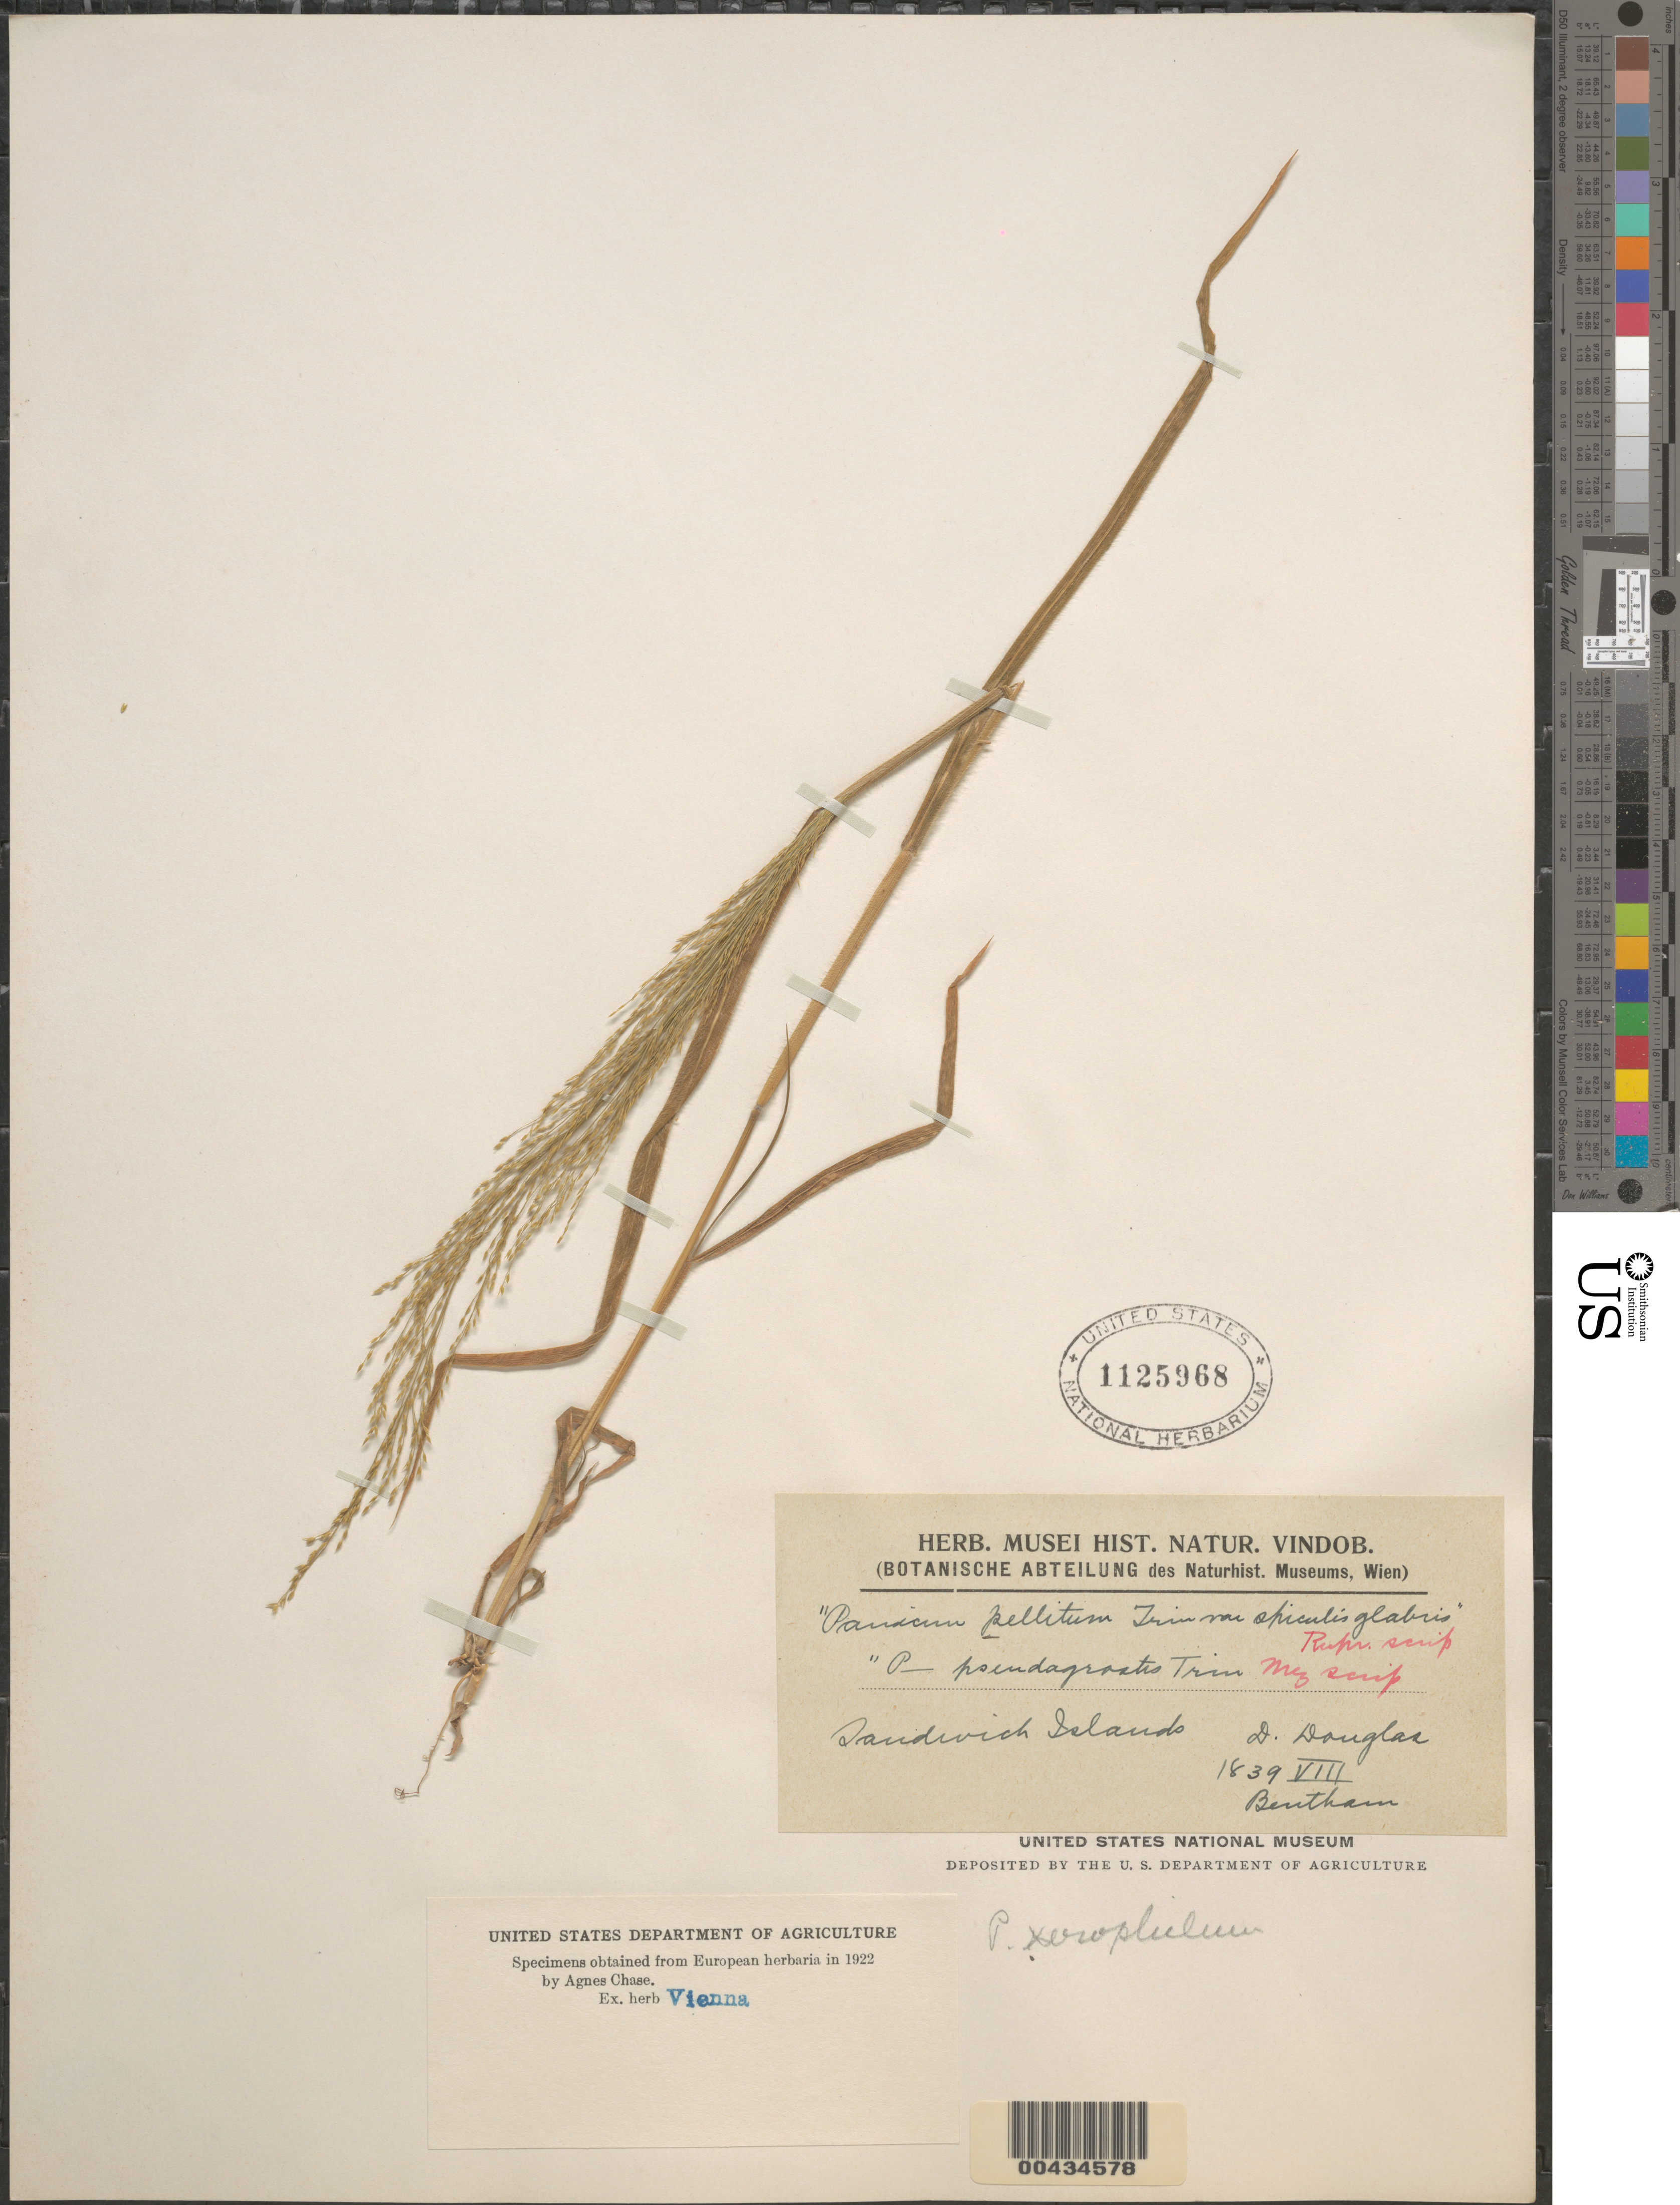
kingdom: Plantae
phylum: Tracheophyta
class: Liliopsida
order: Poales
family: Poaceae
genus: Panicum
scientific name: Panicum xerophilum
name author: (Hillebr.) Hitchc.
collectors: D. Douglas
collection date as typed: Aug 1839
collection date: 1839-08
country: United States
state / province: Hawaii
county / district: Hawaii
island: Hawaii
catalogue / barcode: US 1125968